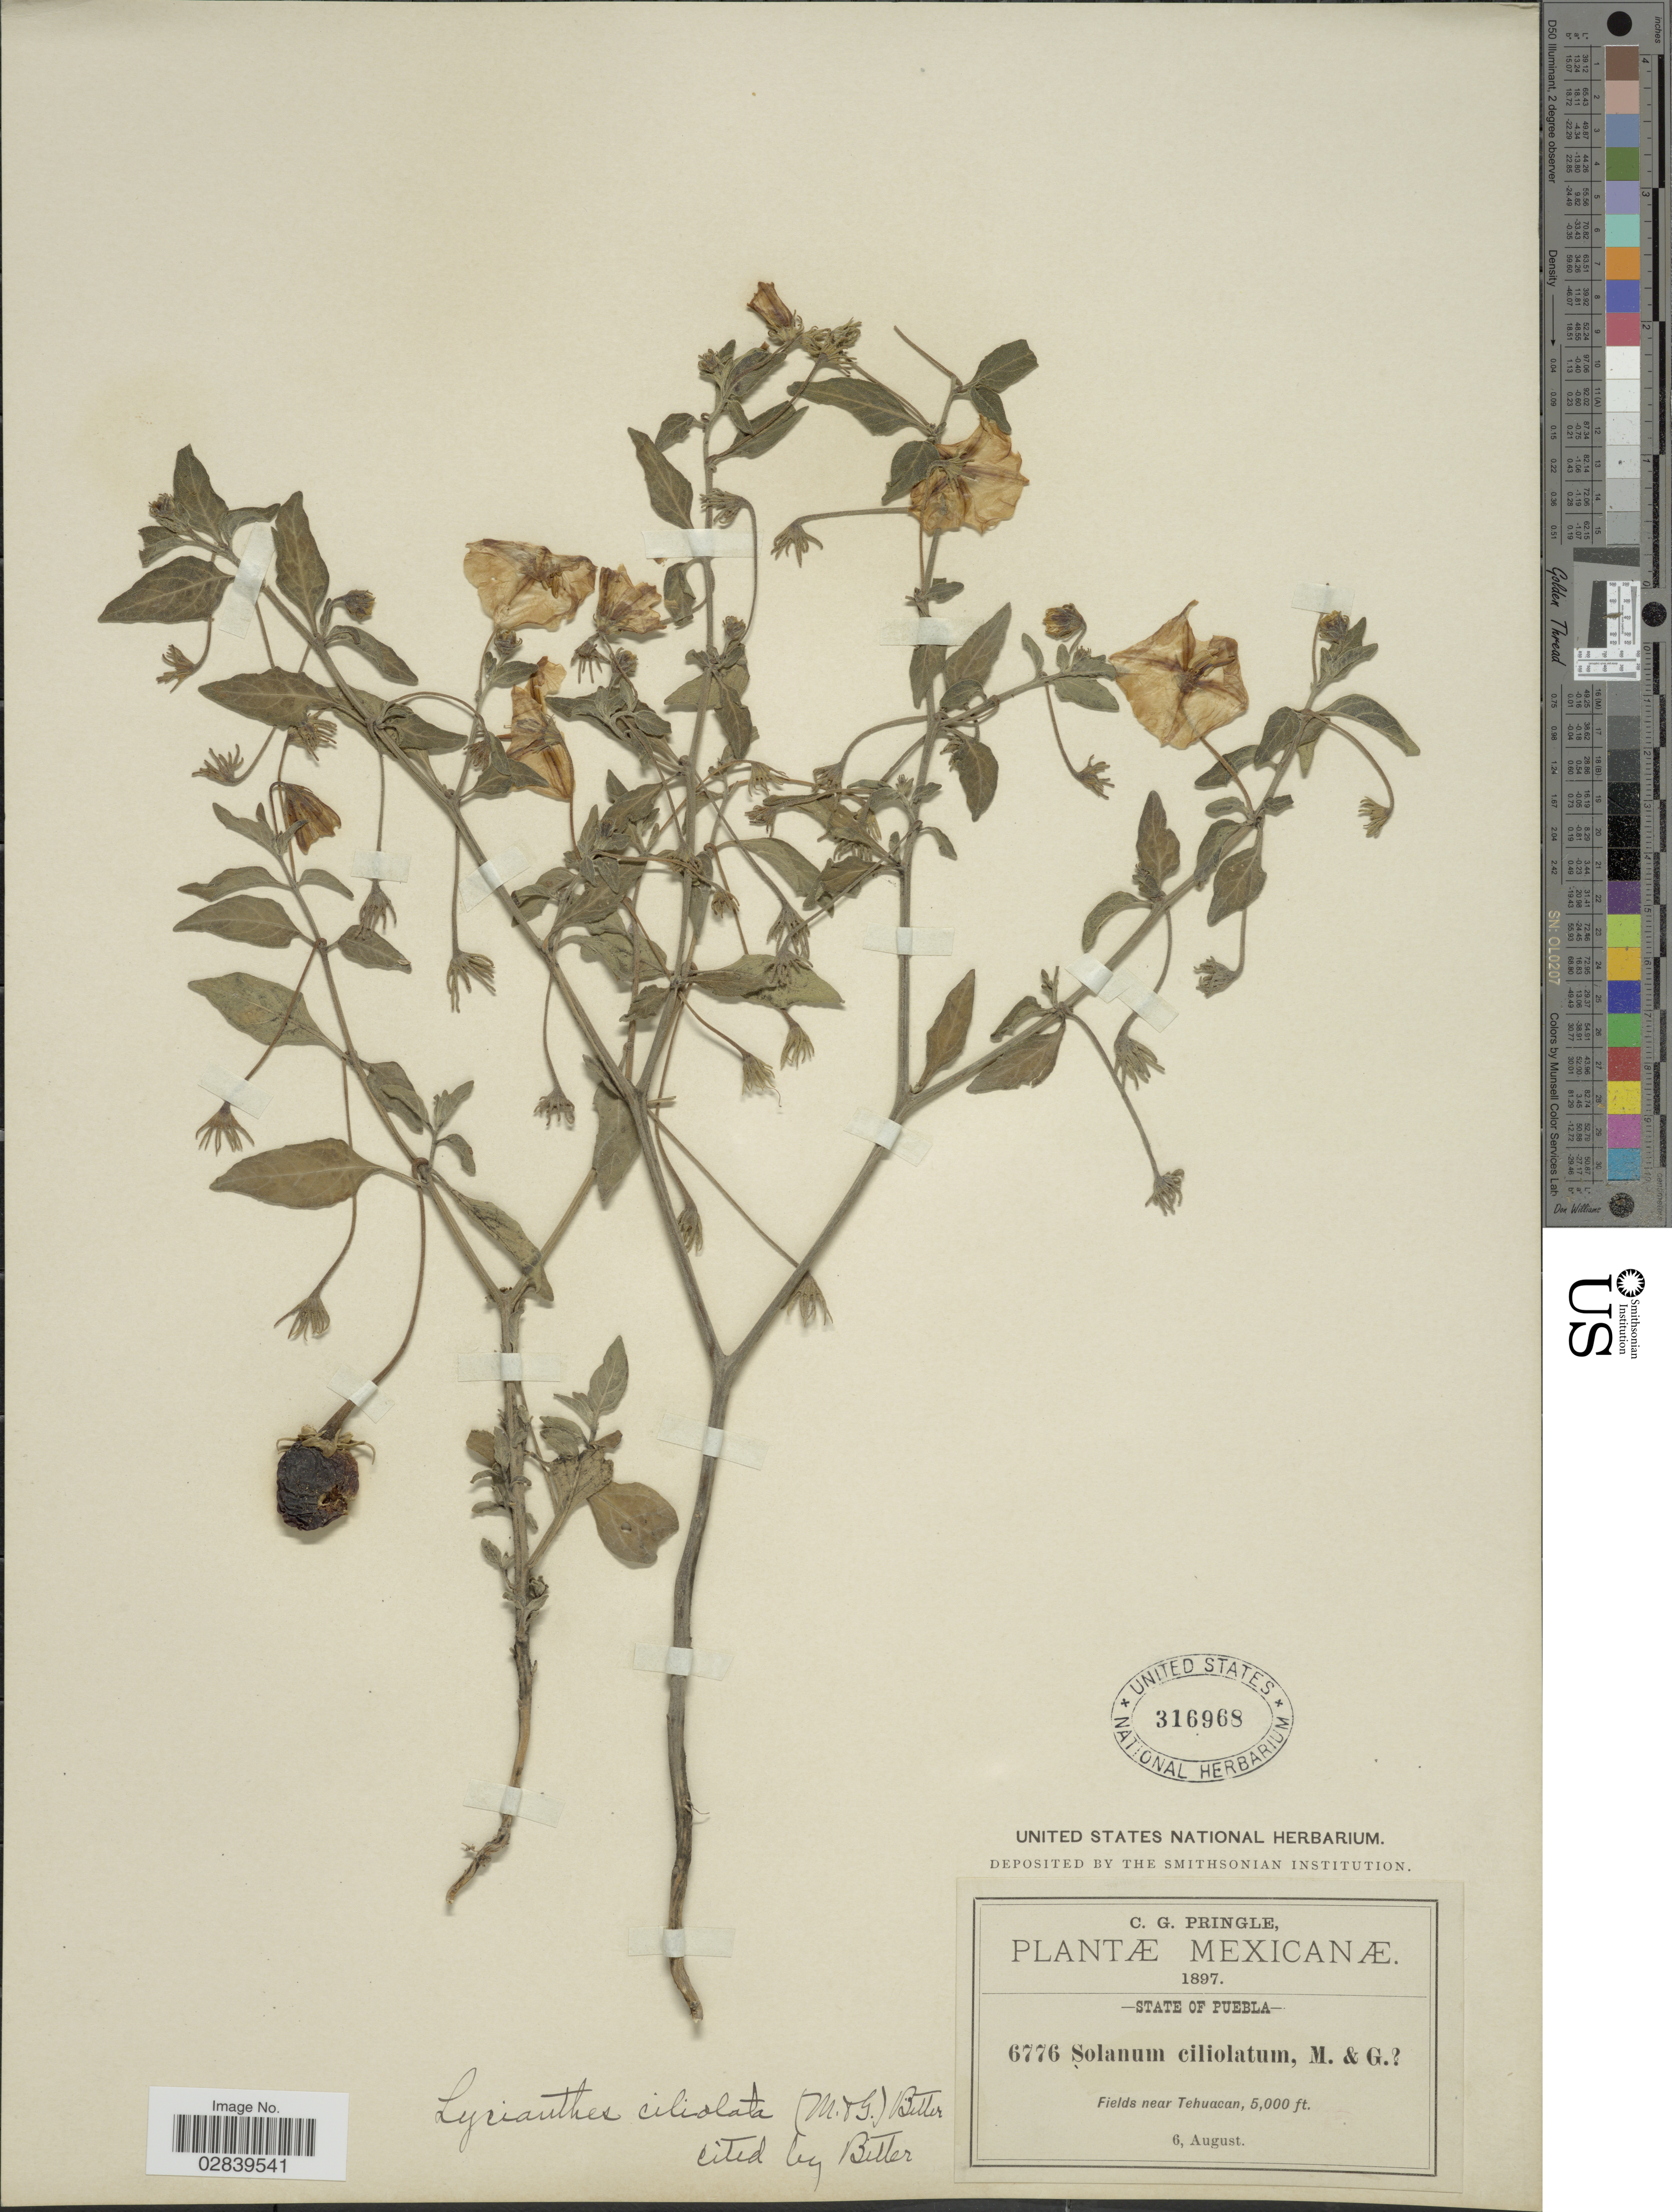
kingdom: Plantae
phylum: Tracheophyta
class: Magnoliopsida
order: Solanales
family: Solanaceae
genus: Lycianthes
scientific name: Lycianthes ciliolata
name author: (M. Martens & Galeotti) Bitter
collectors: C. G. Pringle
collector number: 6776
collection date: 1897-08-06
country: Mexico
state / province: Puebla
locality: Fields near Tehuacan.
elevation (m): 1524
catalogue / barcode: US 316968